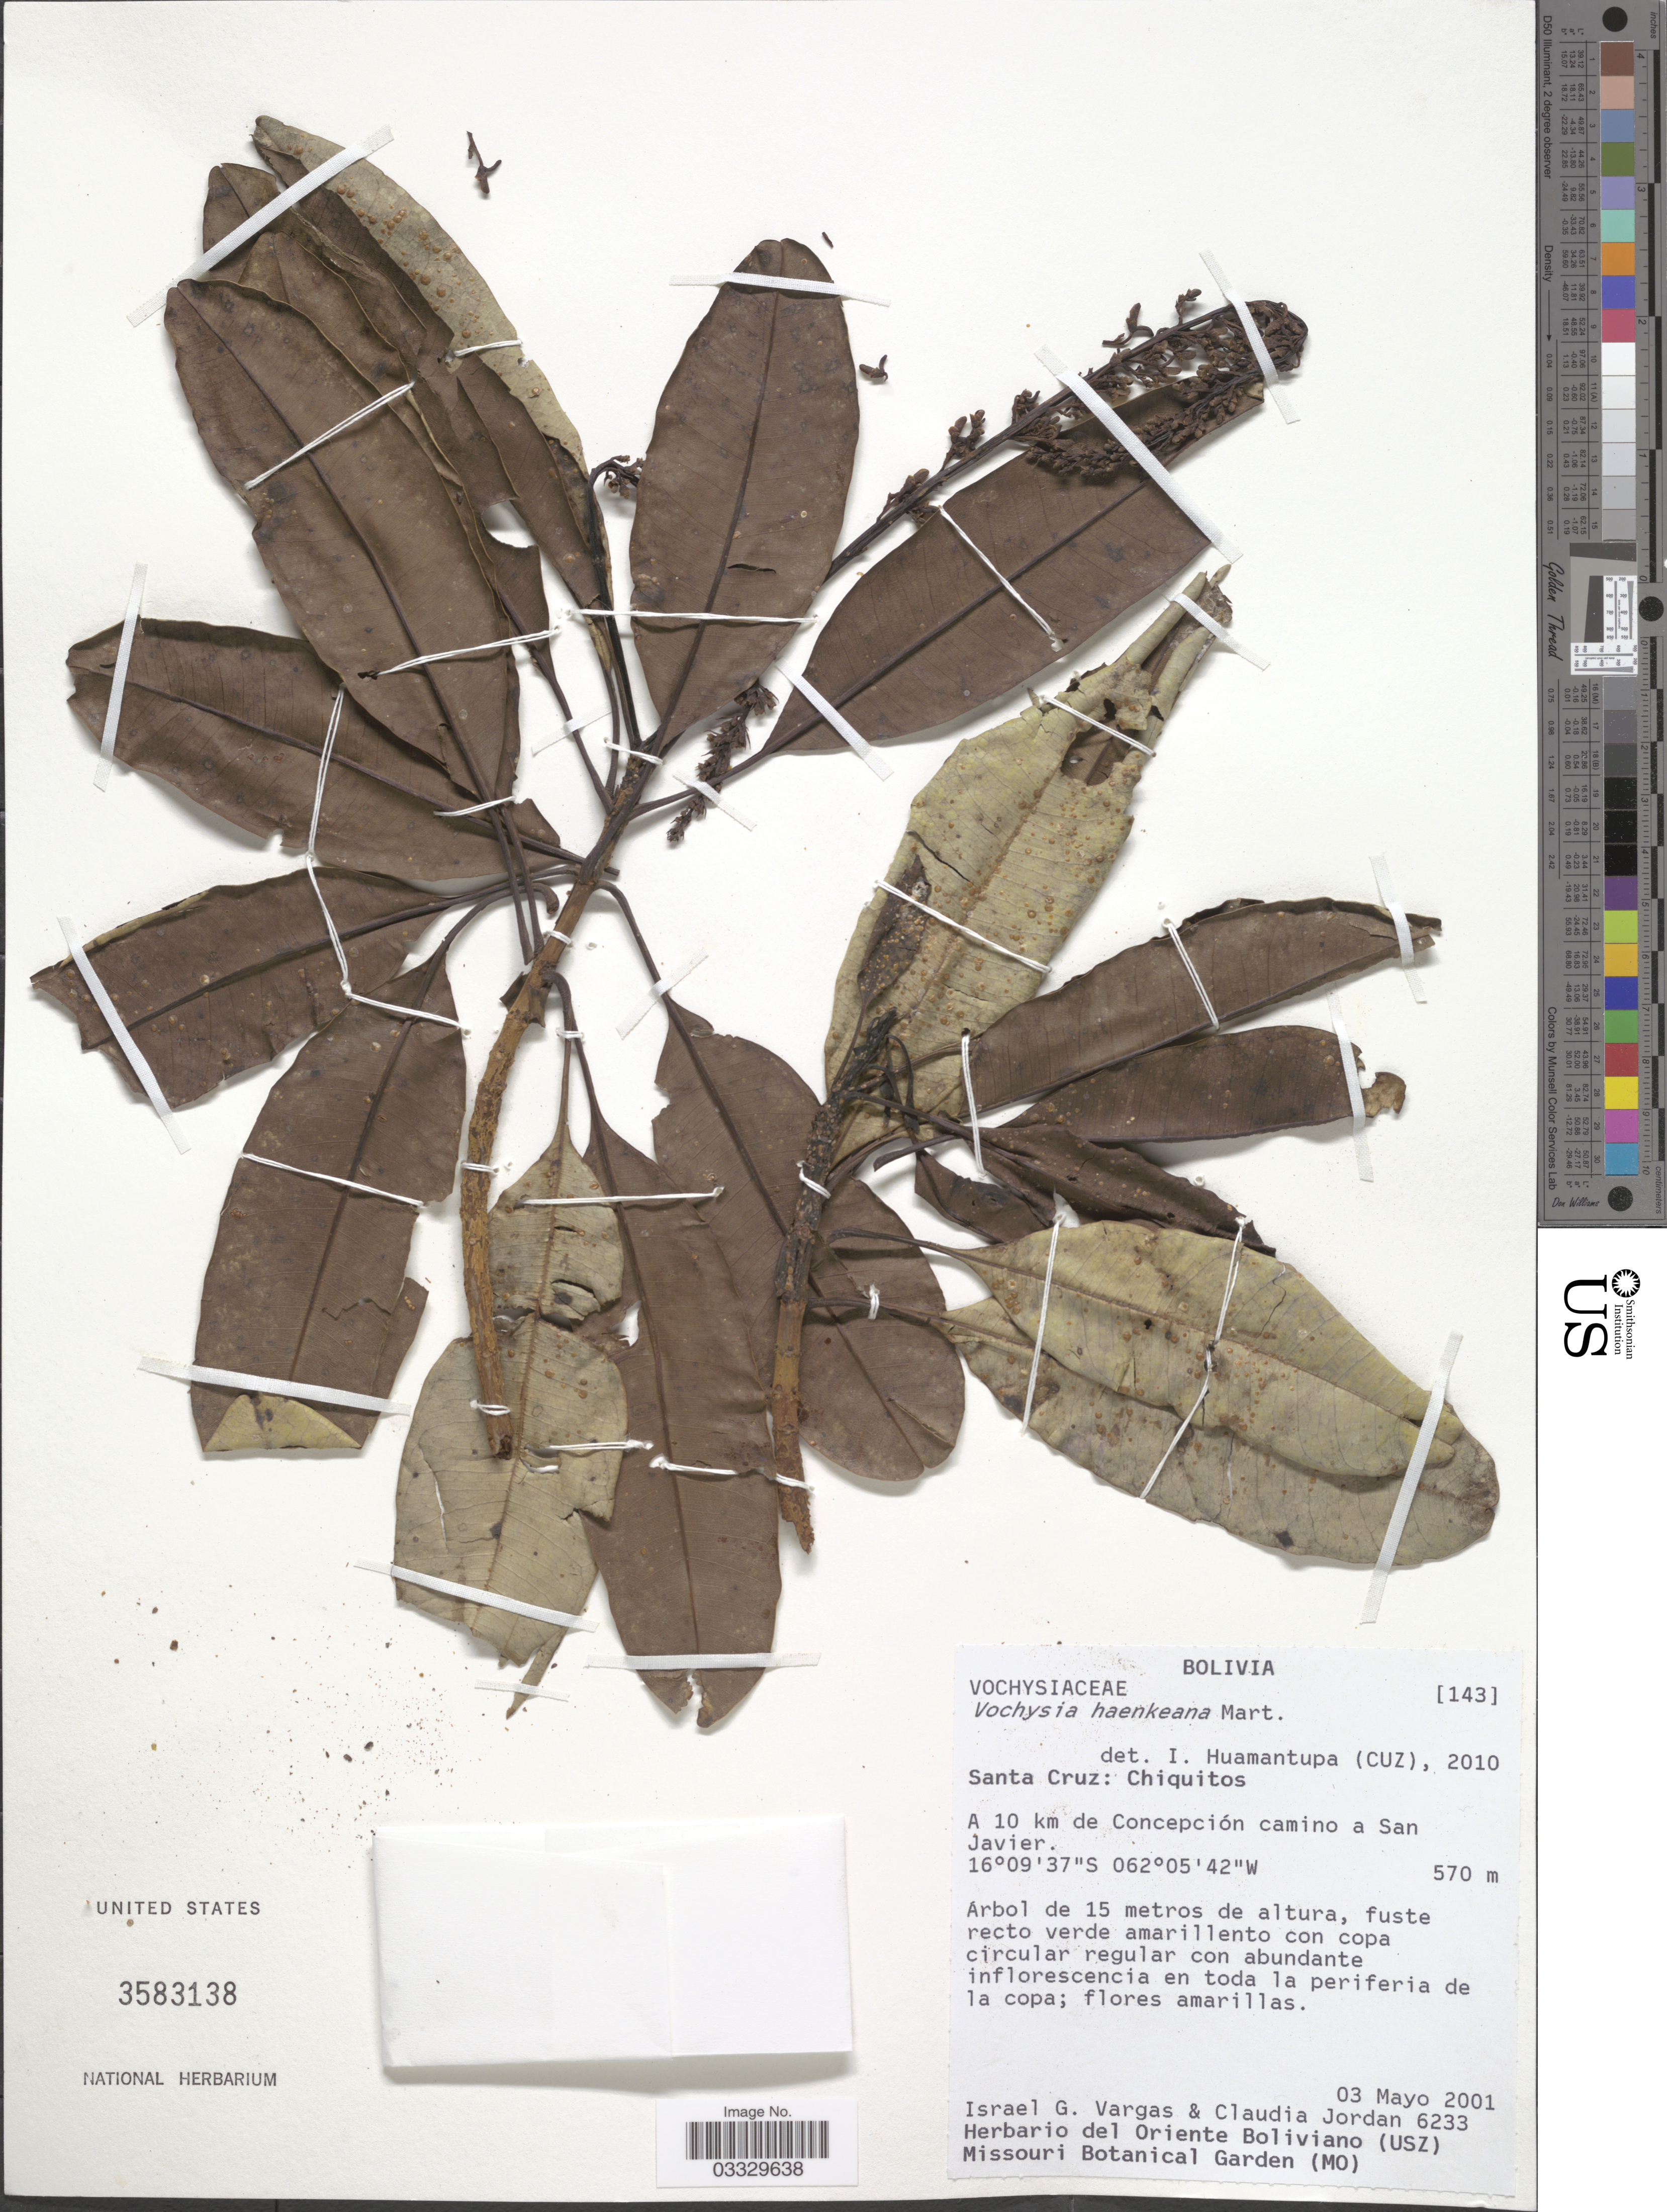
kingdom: Plantae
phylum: Tracheophyta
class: Magnoliopsida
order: Myrtales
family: Vochysiaceae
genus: Vochysia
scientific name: Vochysia haenkeana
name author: Mart.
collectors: I. Vargas & C. Jordan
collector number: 6233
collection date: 2001-05-03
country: Bolivia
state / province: Santa Cruz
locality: Chiquitos. A 10 km de Concepción camino a San Javier.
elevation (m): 570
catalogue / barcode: US 3583138